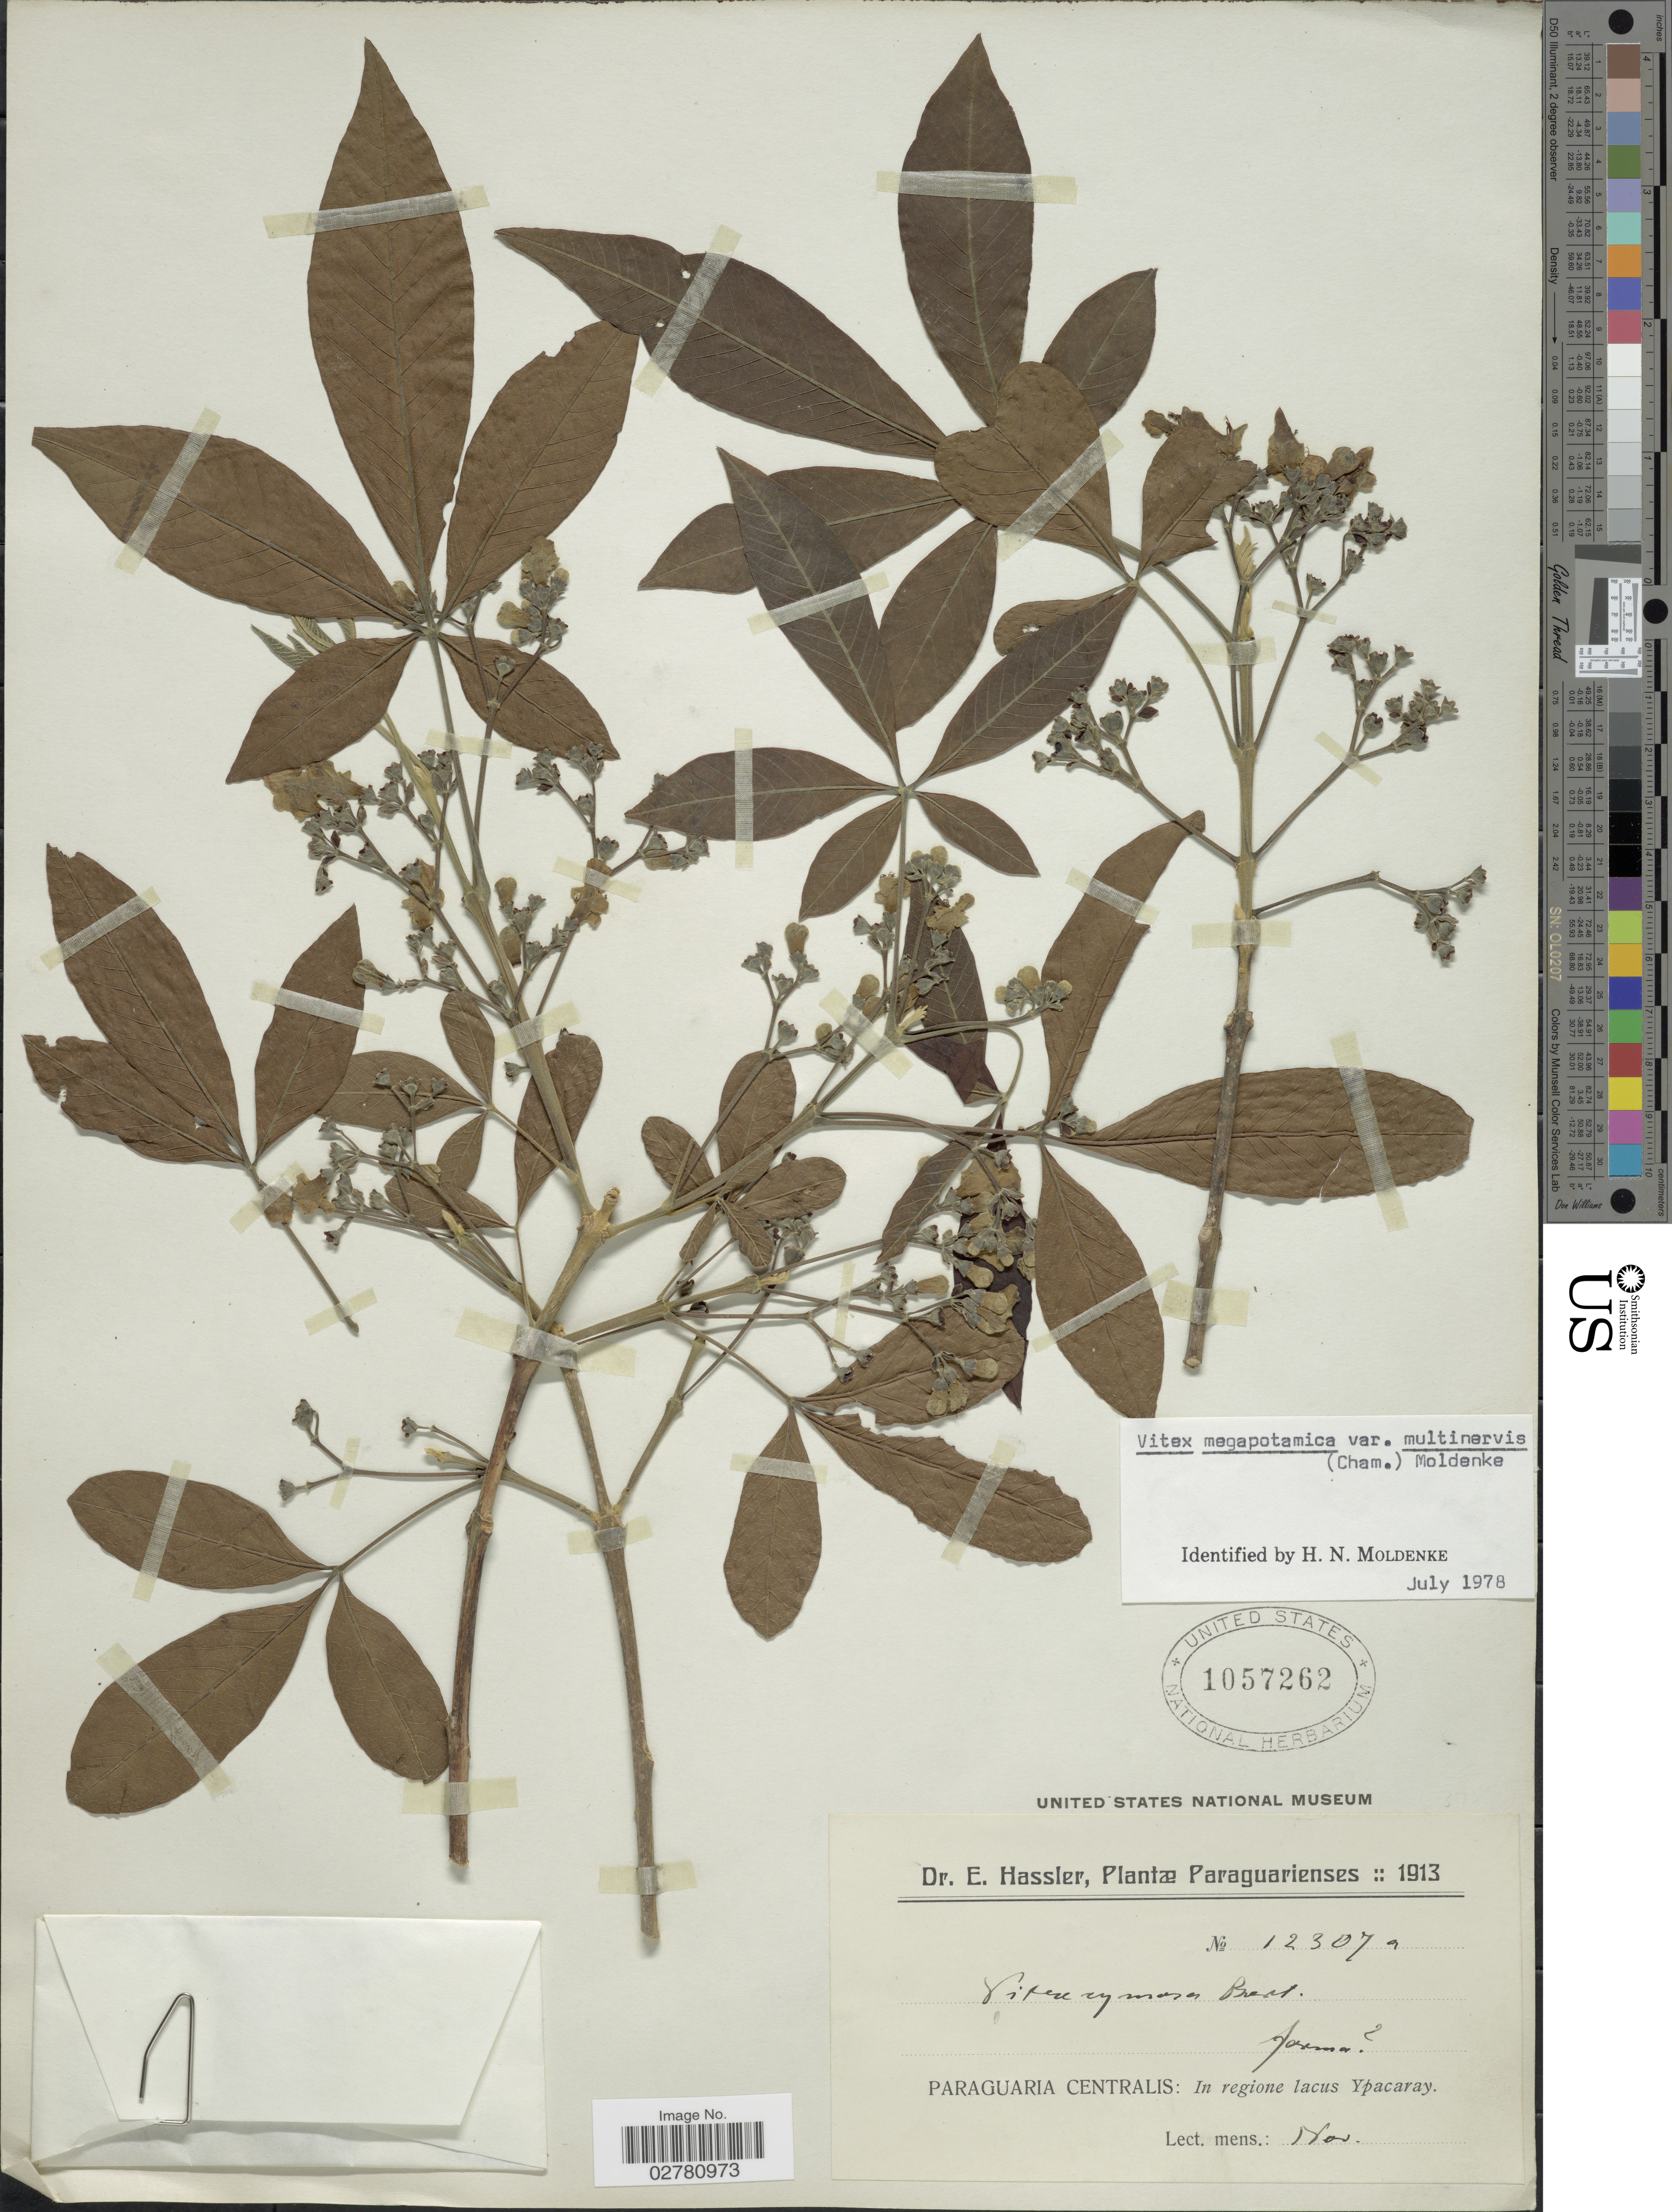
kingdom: Plantae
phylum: Tracheophyta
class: Magnoliopsida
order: Lamiales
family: Lamiaceae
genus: Vitex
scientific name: Vitex megapotamica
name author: (Spreng.) Moldenke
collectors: E. Hassler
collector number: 12307a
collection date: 1913-11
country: Paraguay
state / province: Paraguari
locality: Paraguaria Centralis: In regione lacus Ypacaray.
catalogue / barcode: US 1057262